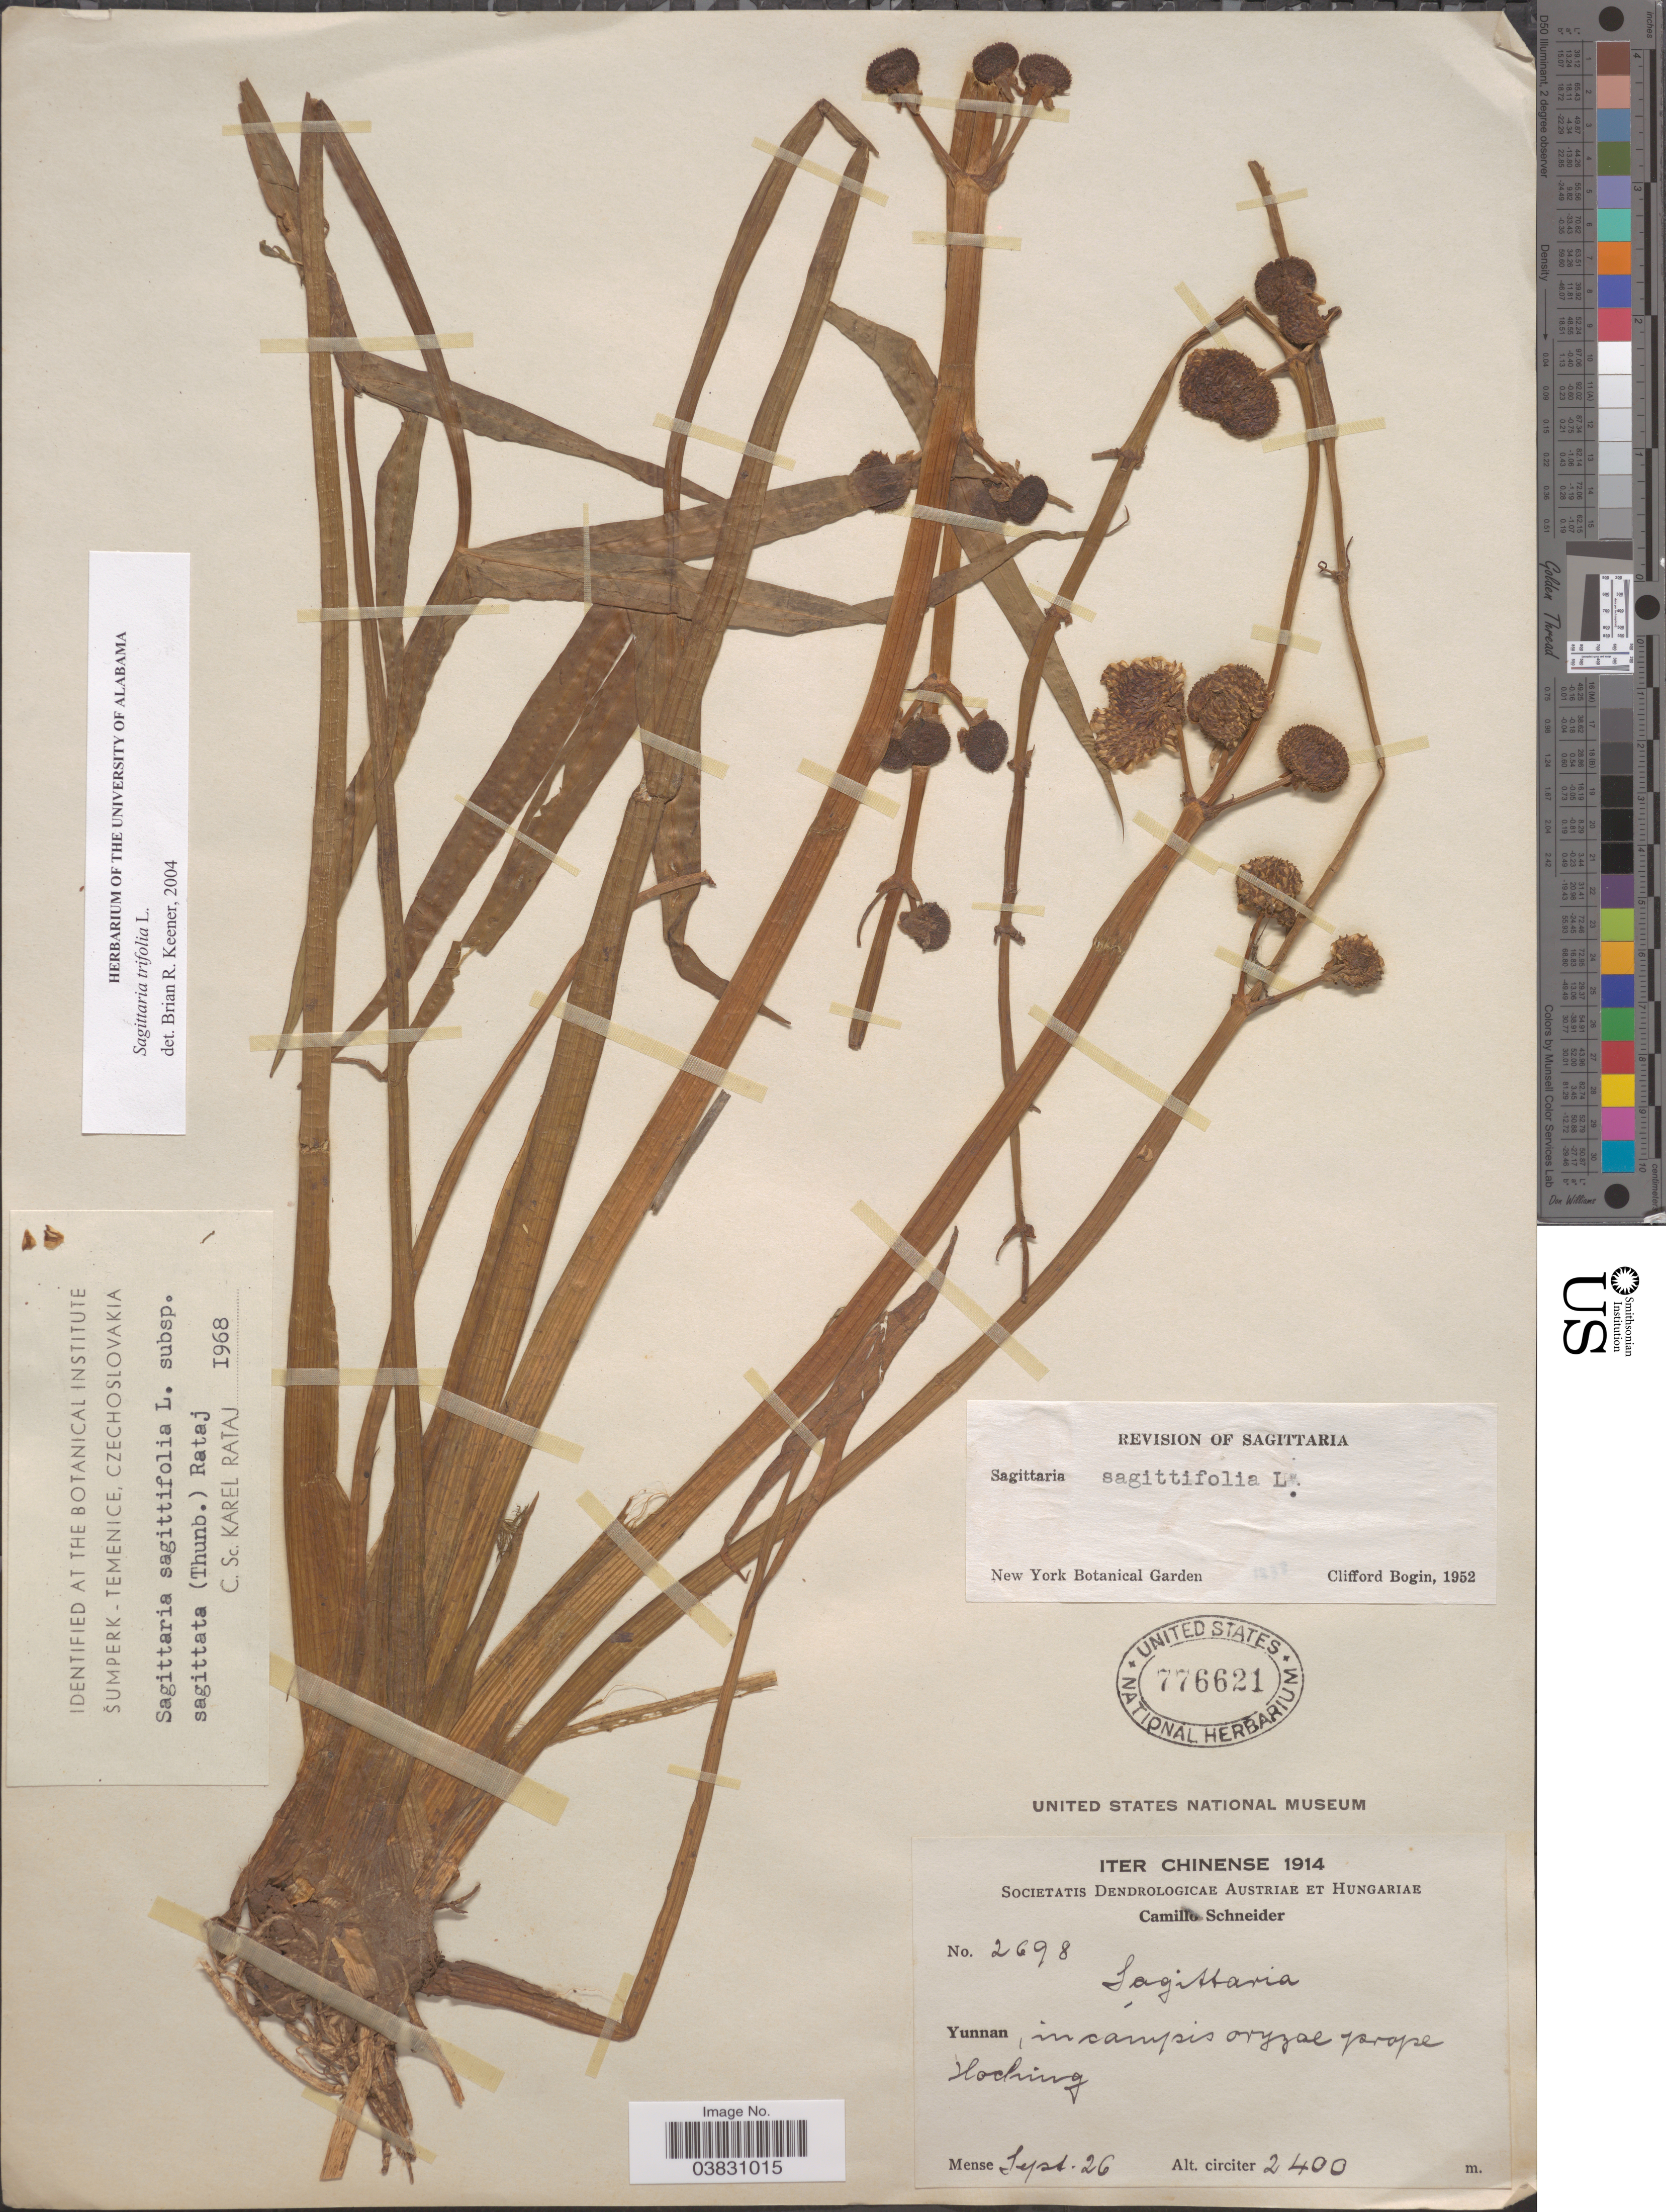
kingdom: Plantae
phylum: Tracheophyta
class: Liliopsida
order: Alismatales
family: Alismataceae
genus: Sagittaria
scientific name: Sagittaria trifolia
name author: L.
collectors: C. K. Schneider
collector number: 2698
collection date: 1914-09-26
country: China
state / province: Yunnan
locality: In campis oryzae prope Hoching.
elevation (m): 2400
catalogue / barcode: US 776621